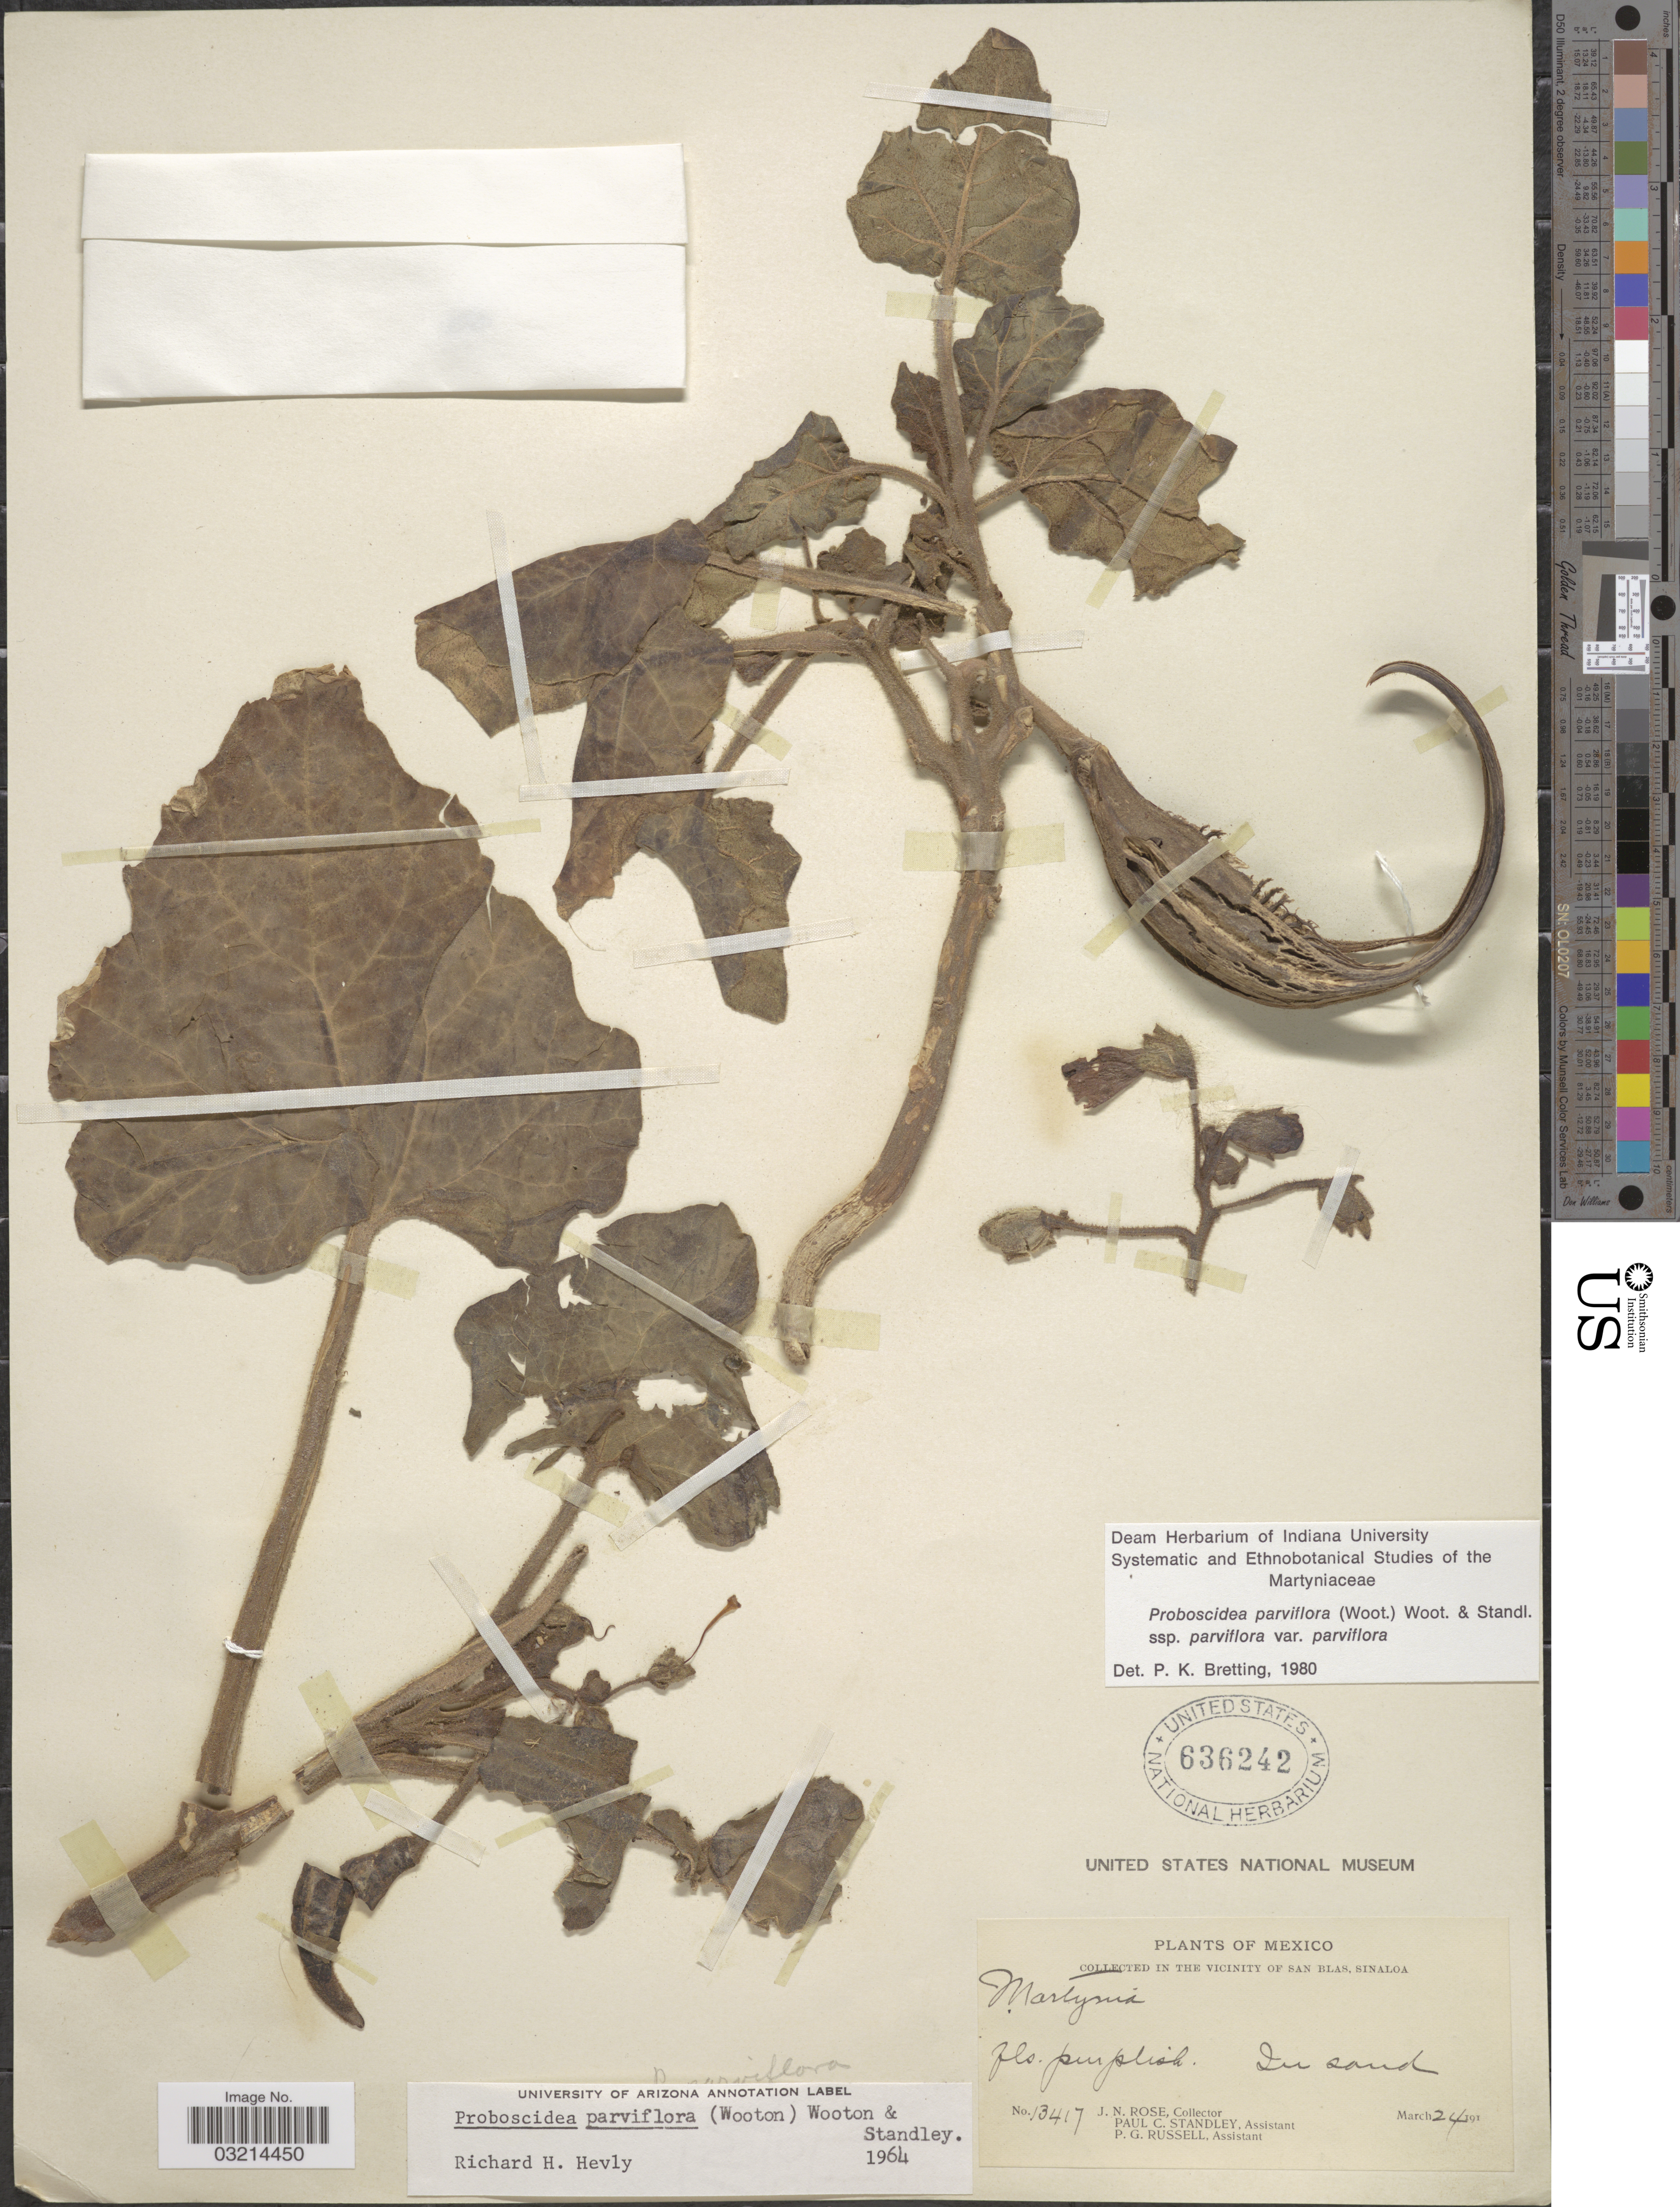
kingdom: Plantae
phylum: Tracheophyta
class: Magnoliopsida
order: Lamiales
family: Martyniaceae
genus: Proboscidea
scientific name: Proboscidea parviflora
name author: (Wooton) Wooton & Standl.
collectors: J. N. Rose, P. C. Standley & P. G. Russell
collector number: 13417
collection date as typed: march 24 191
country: Mexico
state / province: Sinaloa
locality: In the vicinity of San Blas.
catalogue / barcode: US 636242